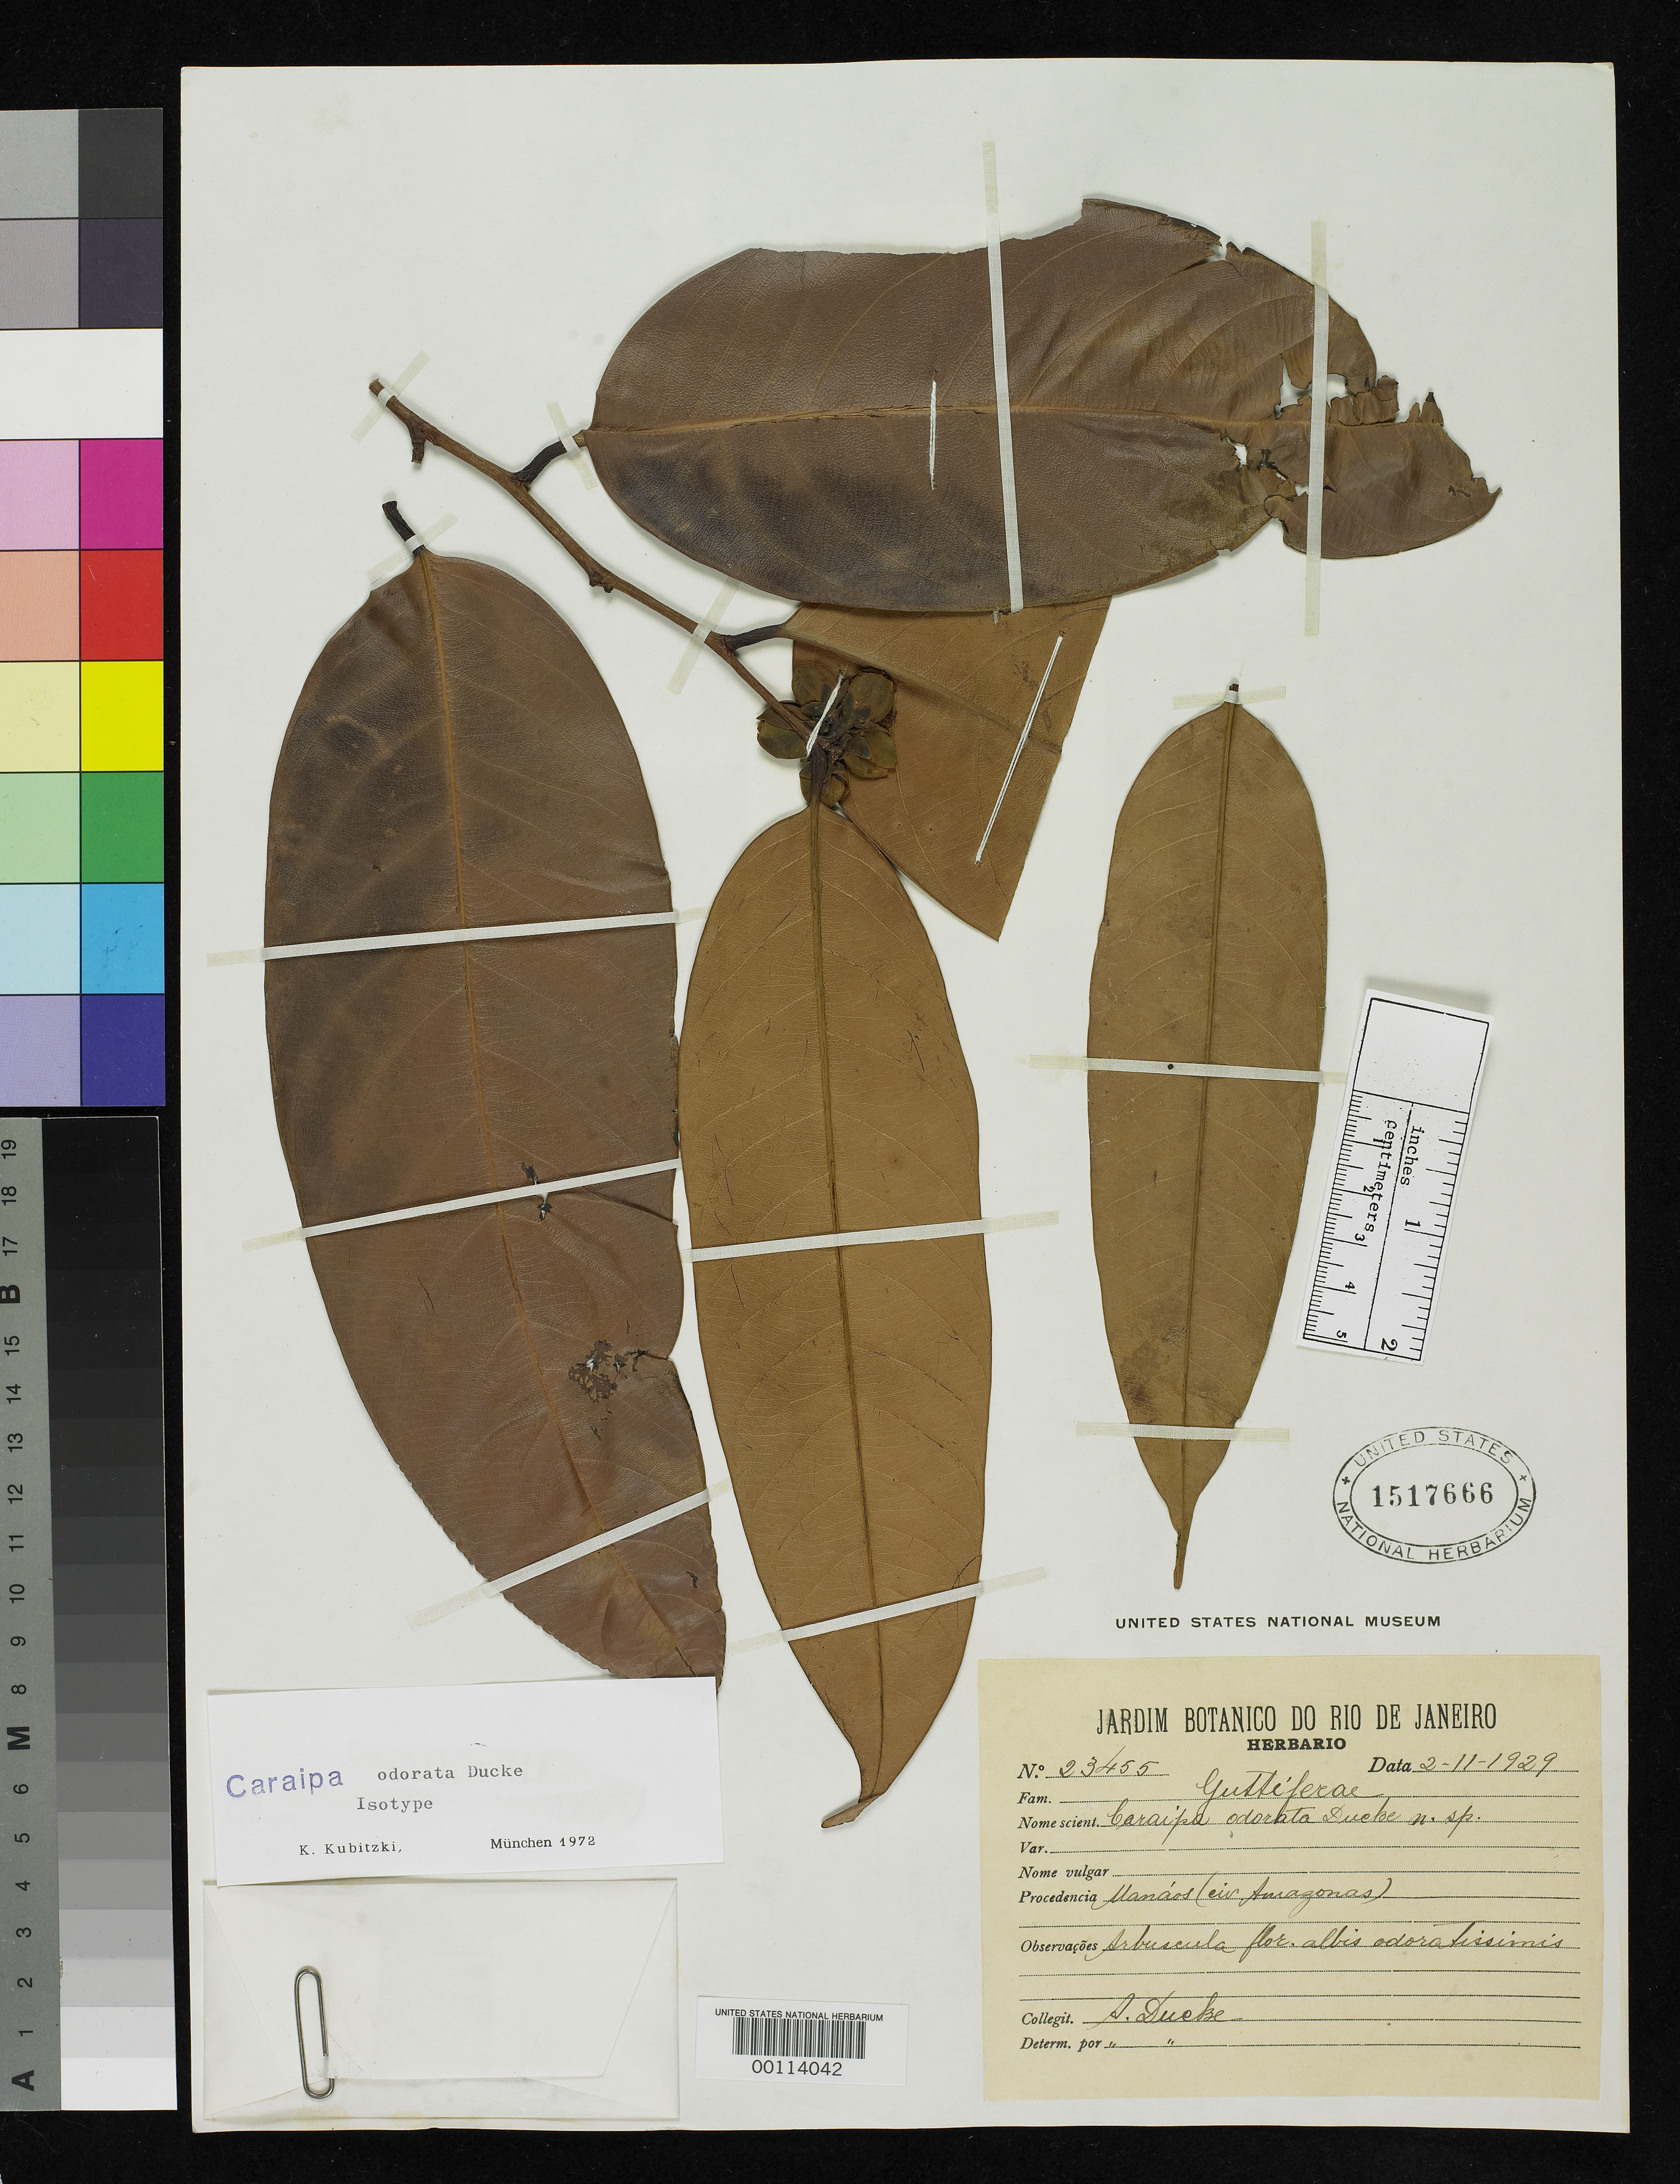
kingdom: Plantae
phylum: Tracheophyta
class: Magnoliopsida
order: Malpighiales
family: Calophyllaceae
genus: Caraipa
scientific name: Caraipa odorata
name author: Ducke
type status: Isotype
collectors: A. Ducke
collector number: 23455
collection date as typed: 02 Nov 1929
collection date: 1929-11-02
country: Brazil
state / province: Amazonas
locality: Estrada do Aleixo prope Manaos.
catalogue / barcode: US 1517666